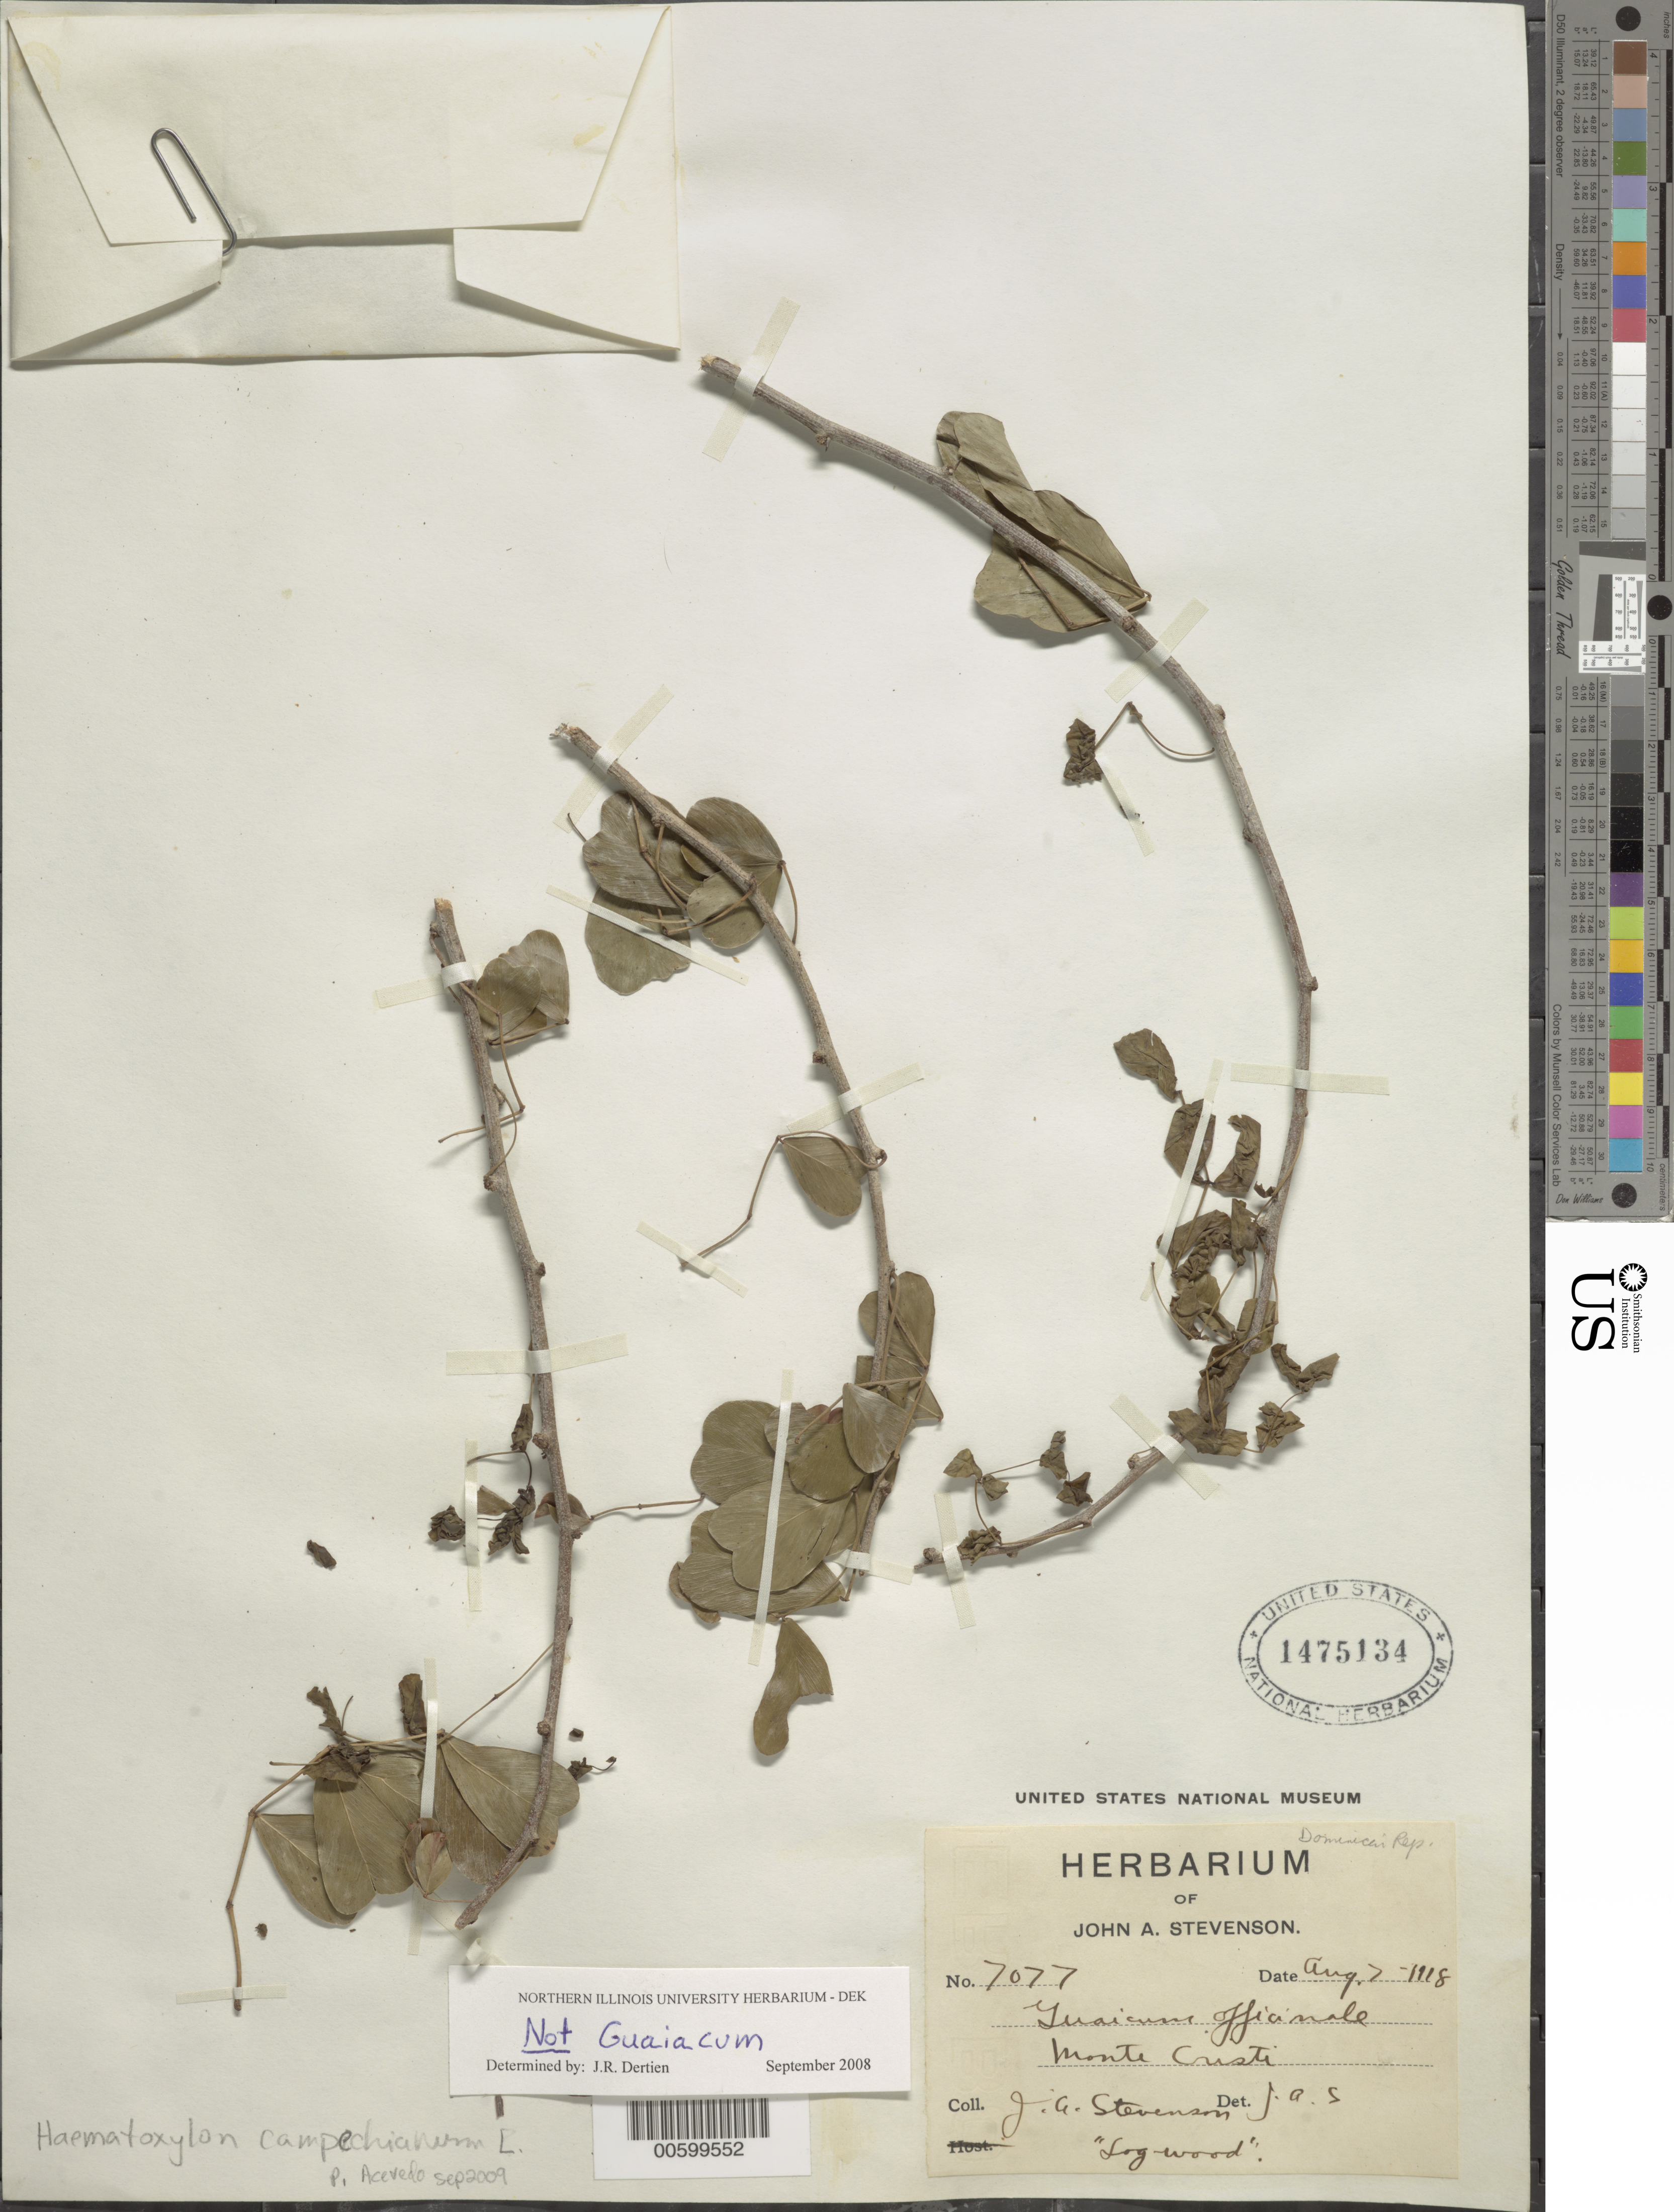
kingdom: Plantae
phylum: Tracheophyta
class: Magnoliopsida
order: Fabales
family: Fabaceae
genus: Haematoxylum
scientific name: Haematoxylum campechianum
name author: L.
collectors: J. Stevenson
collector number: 7077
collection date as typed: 07 Aug 1918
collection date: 1918-08-07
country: Dominican Republic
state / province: Monte Cristi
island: Hispaniola Island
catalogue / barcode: US 1475134